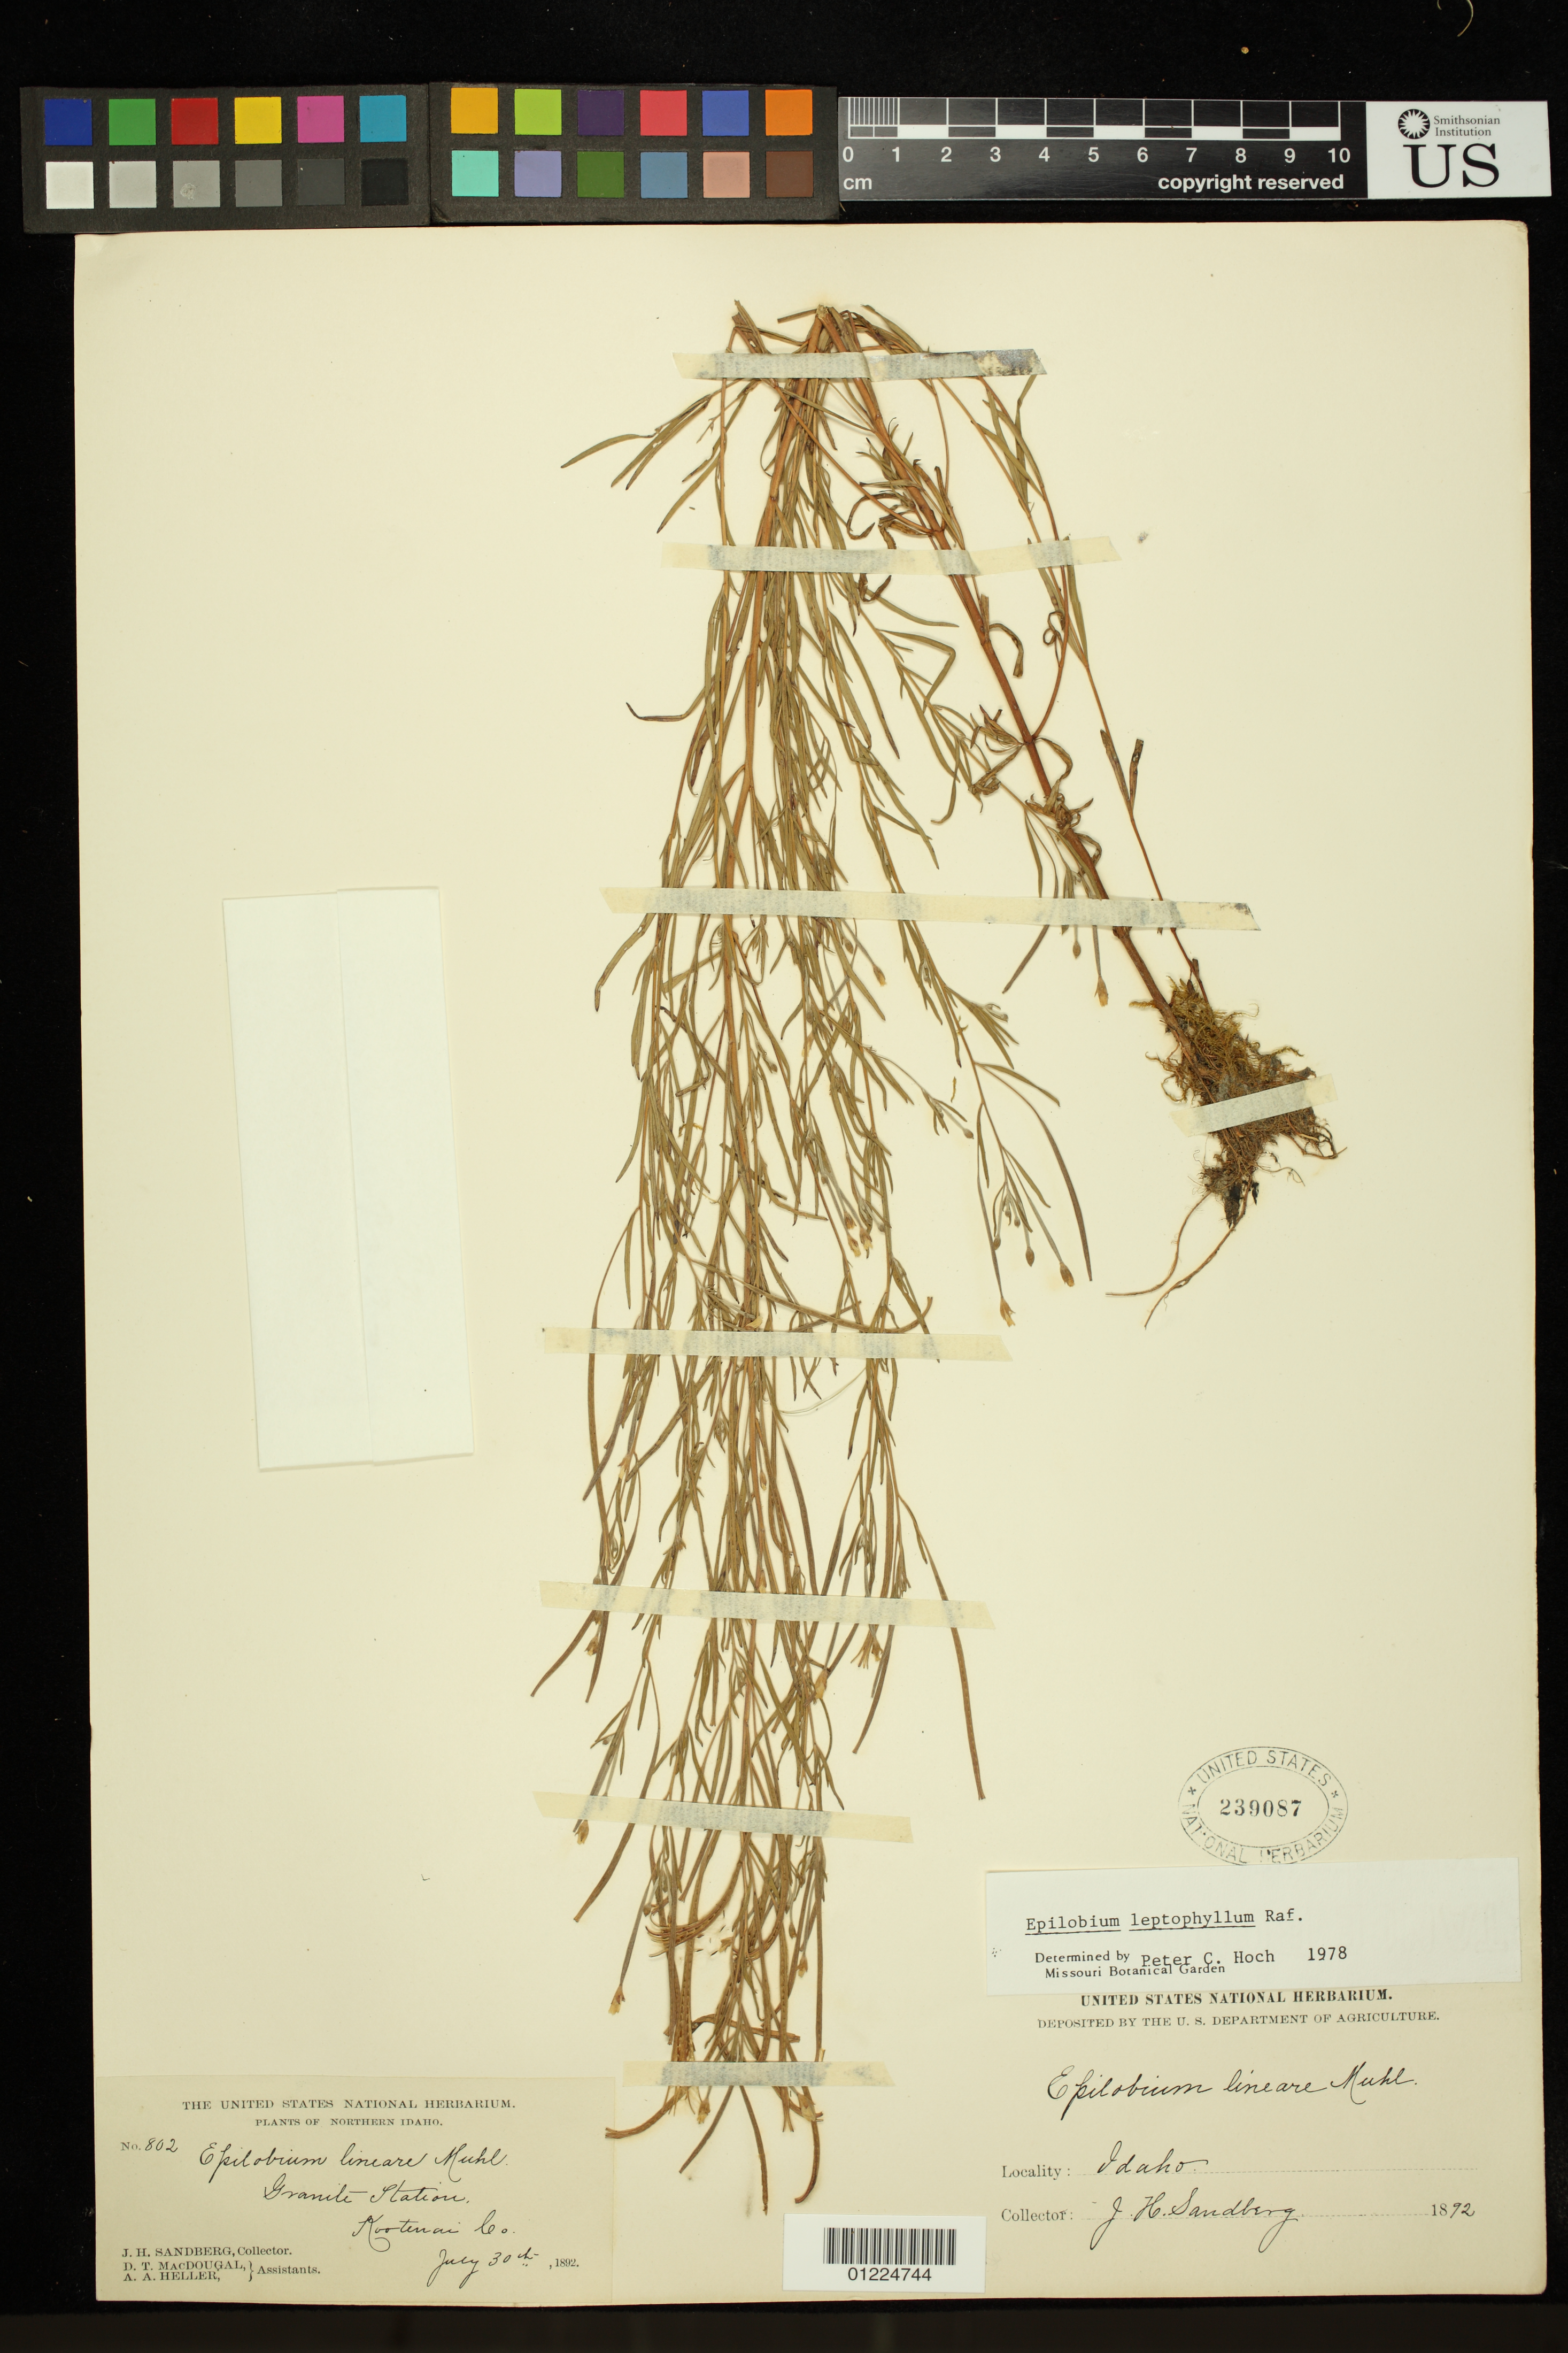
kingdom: Plantae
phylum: Tracheophyta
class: Magnoliopsida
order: Myrtales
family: Onagraceae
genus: Epilobium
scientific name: Epilobium leptophyllum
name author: Raf.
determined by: Hoch, P. C.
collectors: J. H. Sandberg, D. T. MacDougal & A. A. Heller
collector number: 802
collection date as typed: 30 Jul 1892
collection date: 1892-07-30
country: United States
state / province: Idaho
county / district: Kootenai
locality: Granite Station, Kootenai Co.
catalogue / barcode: US 239087